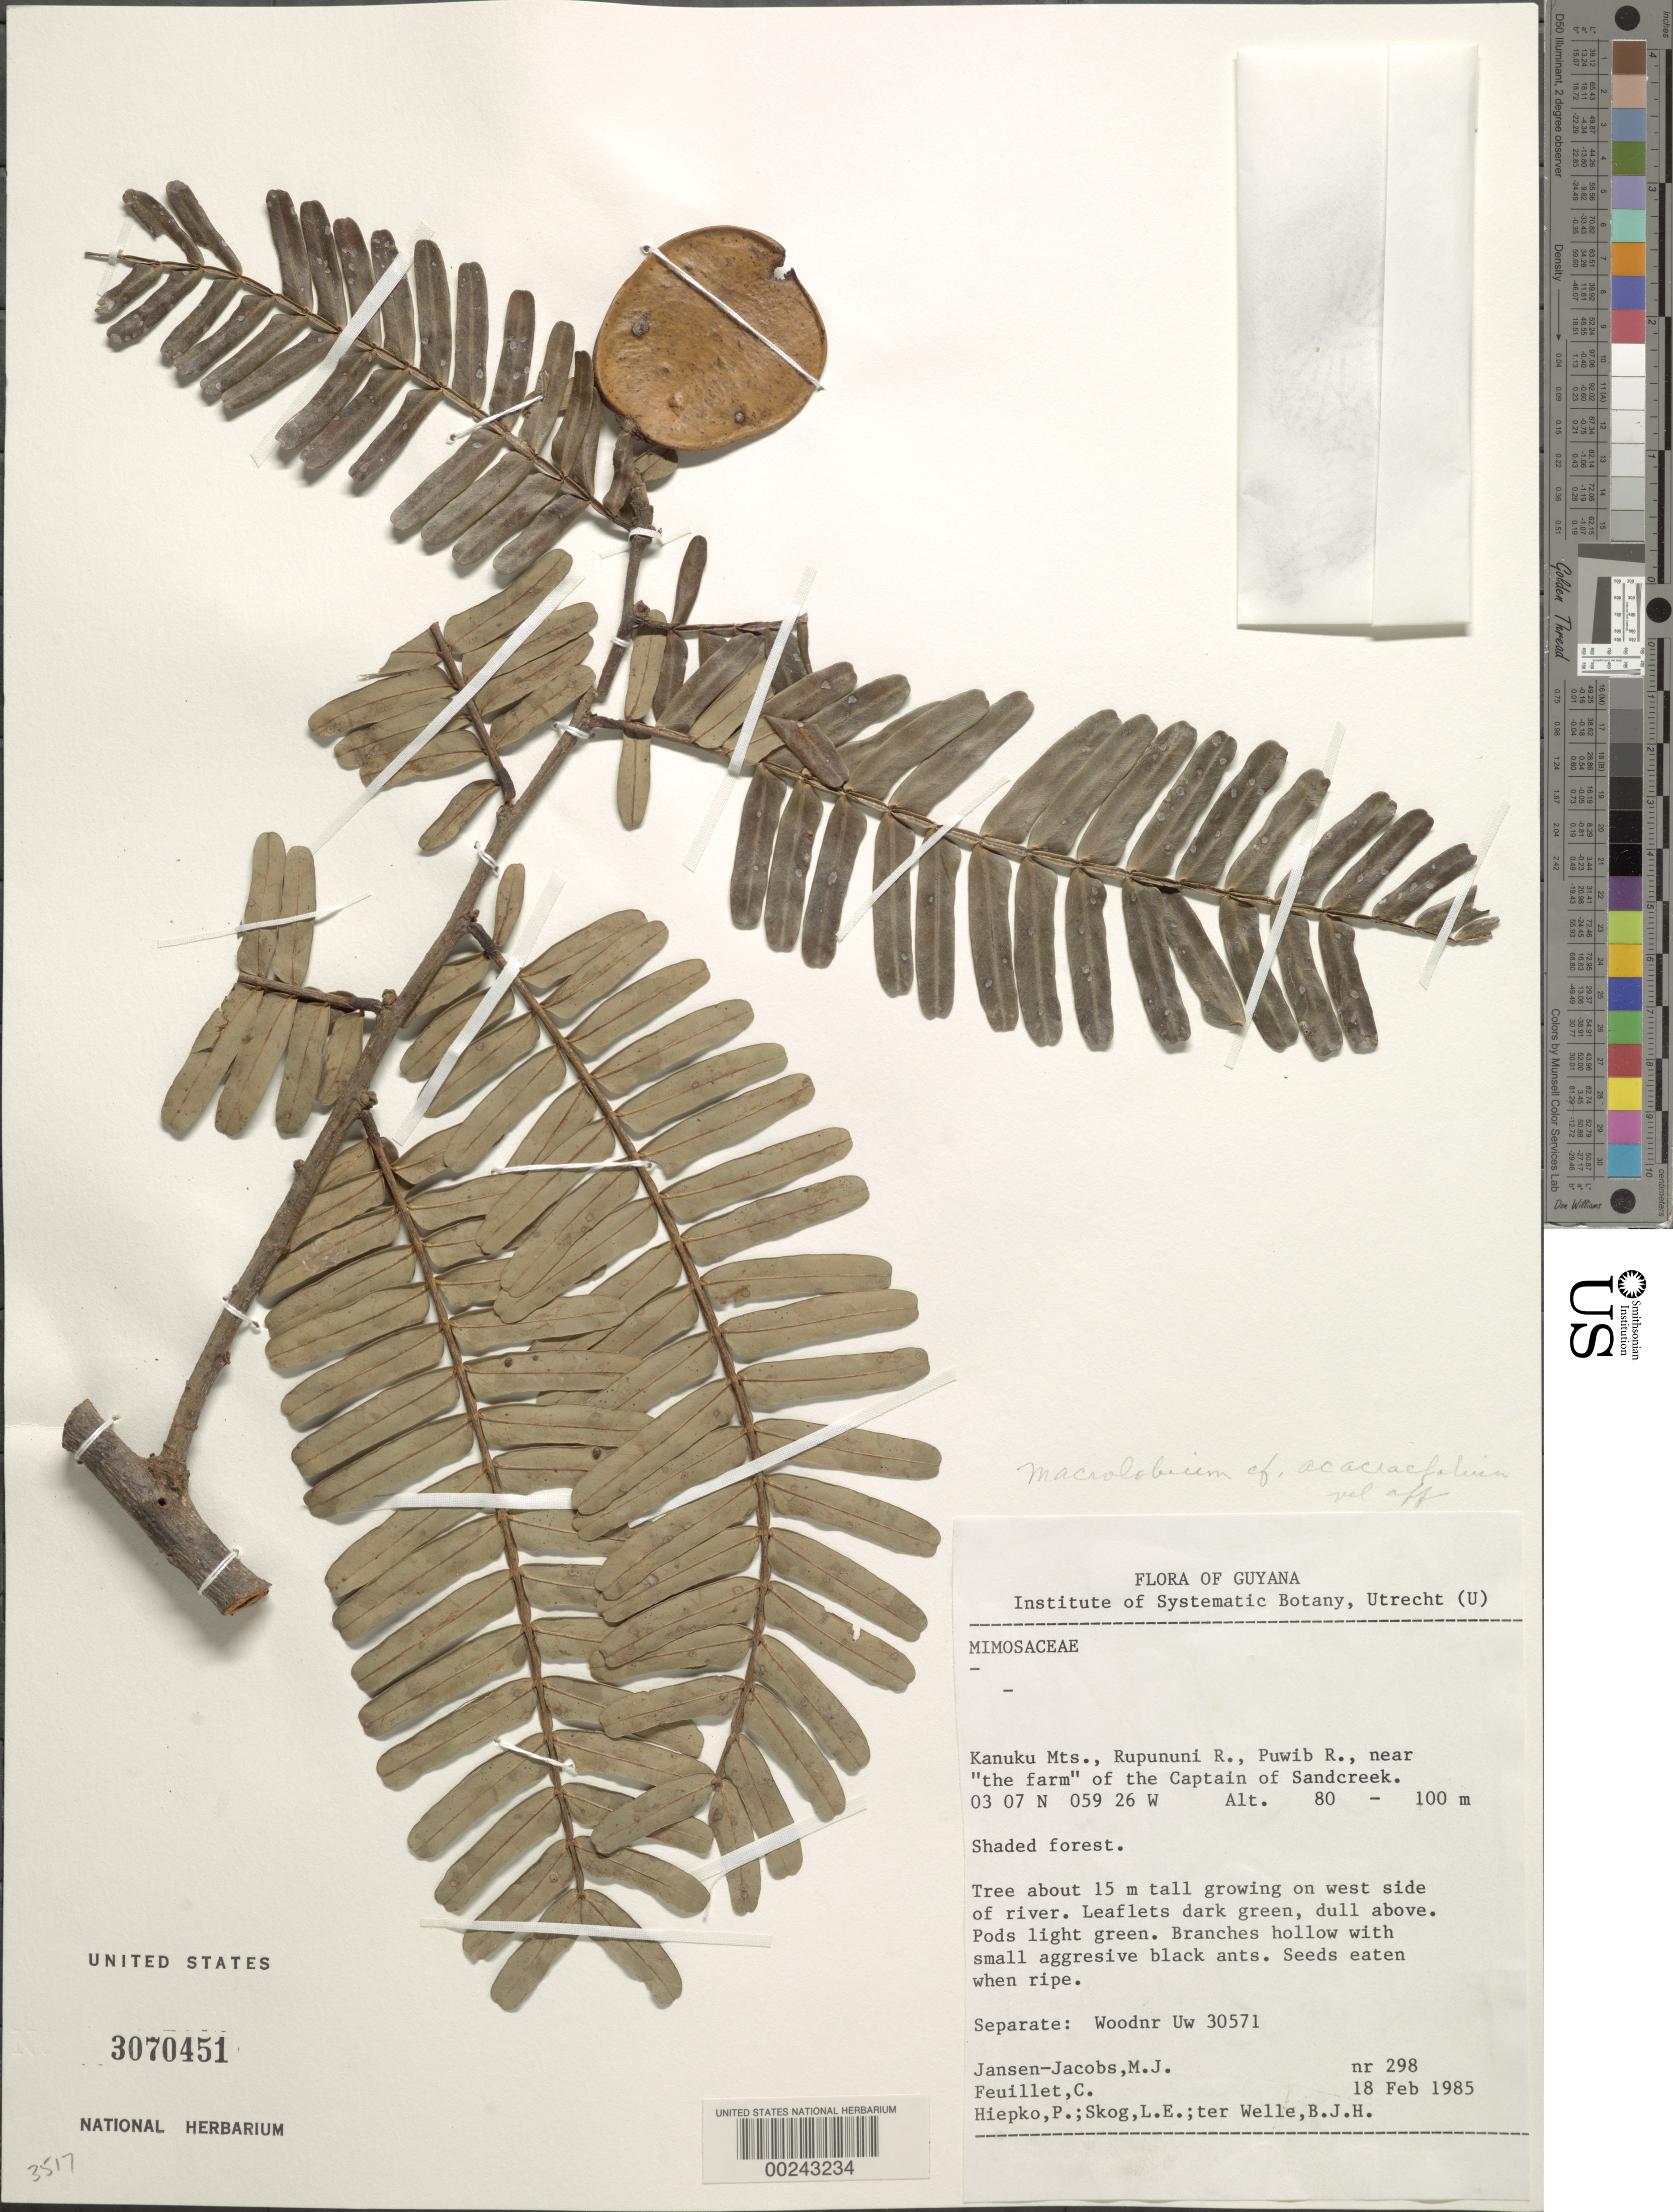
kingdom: Plantae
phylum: Tracheophyta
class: Magnoliopsida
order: Fabales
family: Fabaceae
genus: Macrolobium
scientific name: Macrolobium acaciifolium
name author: (Benth.) Benth.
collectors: M. J. Jansen-Jacobs, C. Feuillet, P. H. Hiepko, L. E. Skog & B. Welle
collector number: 298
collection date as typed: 18 Feb 1985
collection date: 1985-02-18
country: Guyana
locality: Kanuku mts., rupununi river, puwib river, near "the farm" of the captain of sandcreek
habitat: Shaded forest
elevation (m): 80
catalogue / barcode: US 3070451